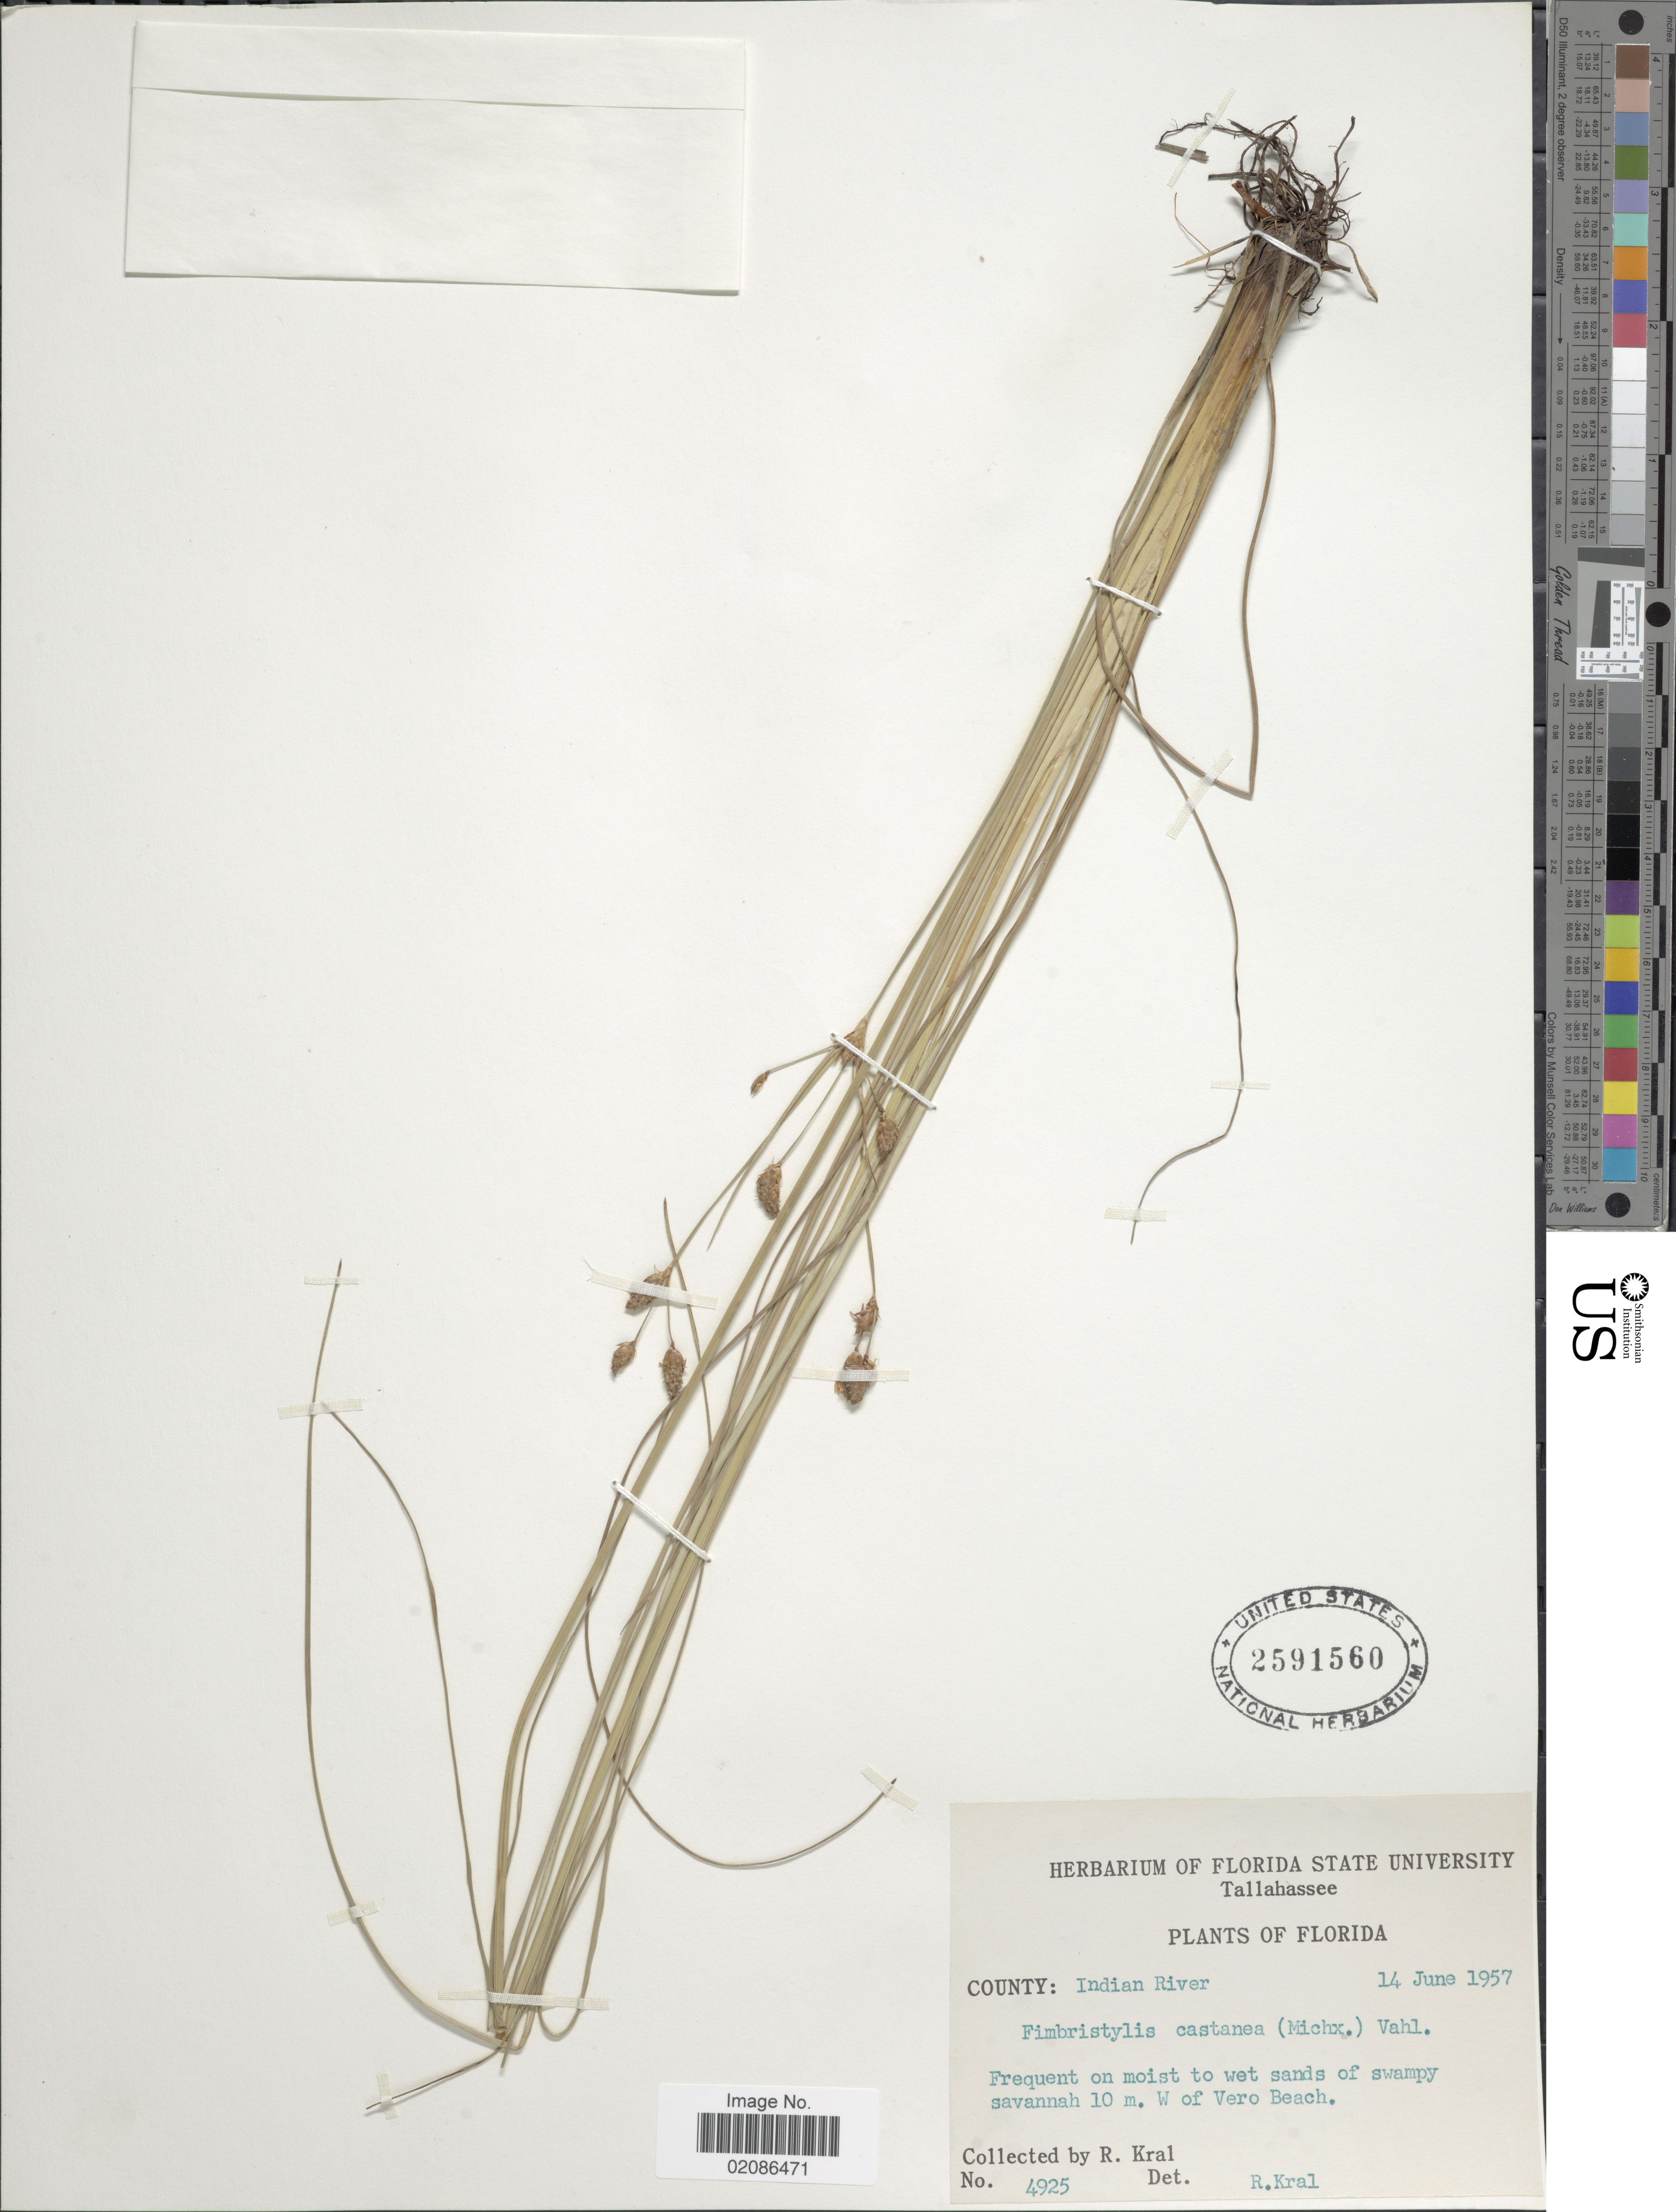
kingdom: Plantae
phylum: Tracheophyta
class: Liliopsida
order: Poales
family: Cyperaceae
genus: Fimbristylis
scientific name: Fimbristylis castanea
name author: (Michx.) Vahl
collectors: R. Kral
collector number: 4925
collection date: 1957-06-14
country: United States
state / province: Florida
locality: County: Indian River, Frequent on moist to wet sands of swampy savannah 10 m W of Vero Beach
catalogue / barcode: US 2591560